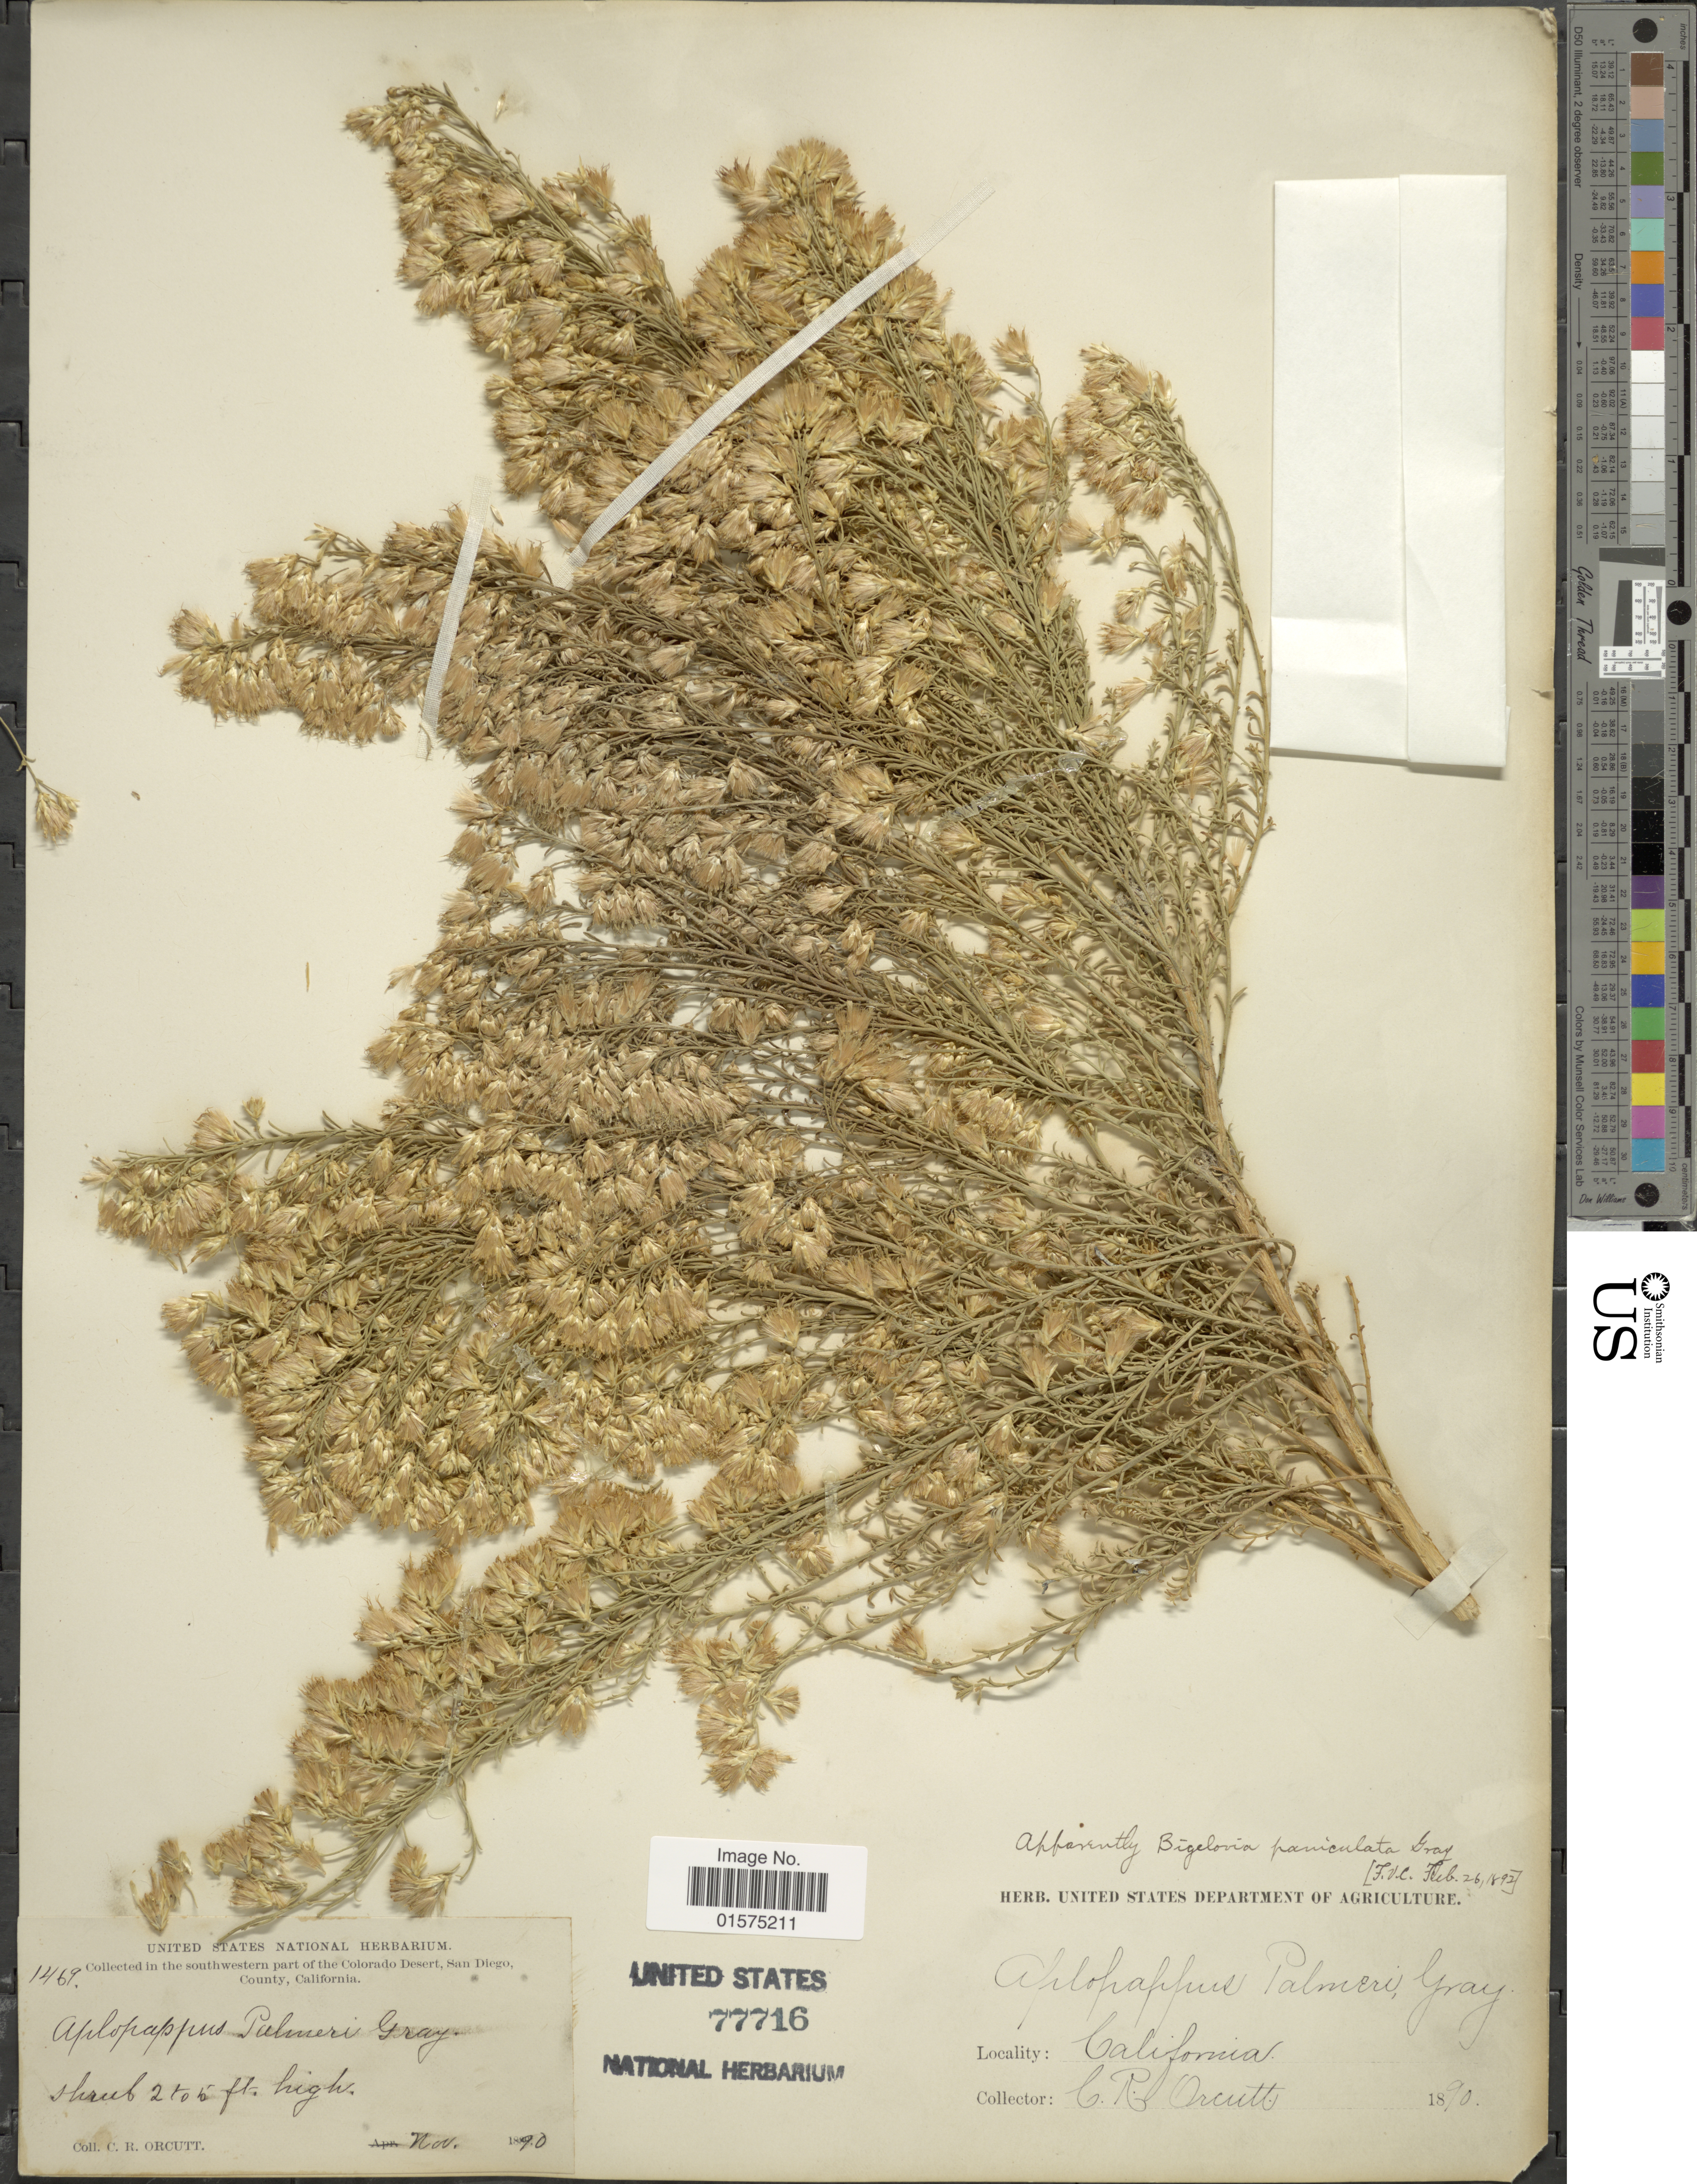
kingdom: Plantae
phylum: Tracheophyta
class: Magnoliopsida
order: Asterales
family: Asteraceae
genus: Ericameria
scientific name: Ericameria palmeri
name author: (A. Gray) H.M. Hall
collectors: C. R. Orcutt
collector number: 1469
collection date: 1890-11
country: United States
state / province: California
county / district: San Diego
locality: Southwestern part of the Colorado Desert, San Diego County.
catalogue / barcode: US 77716